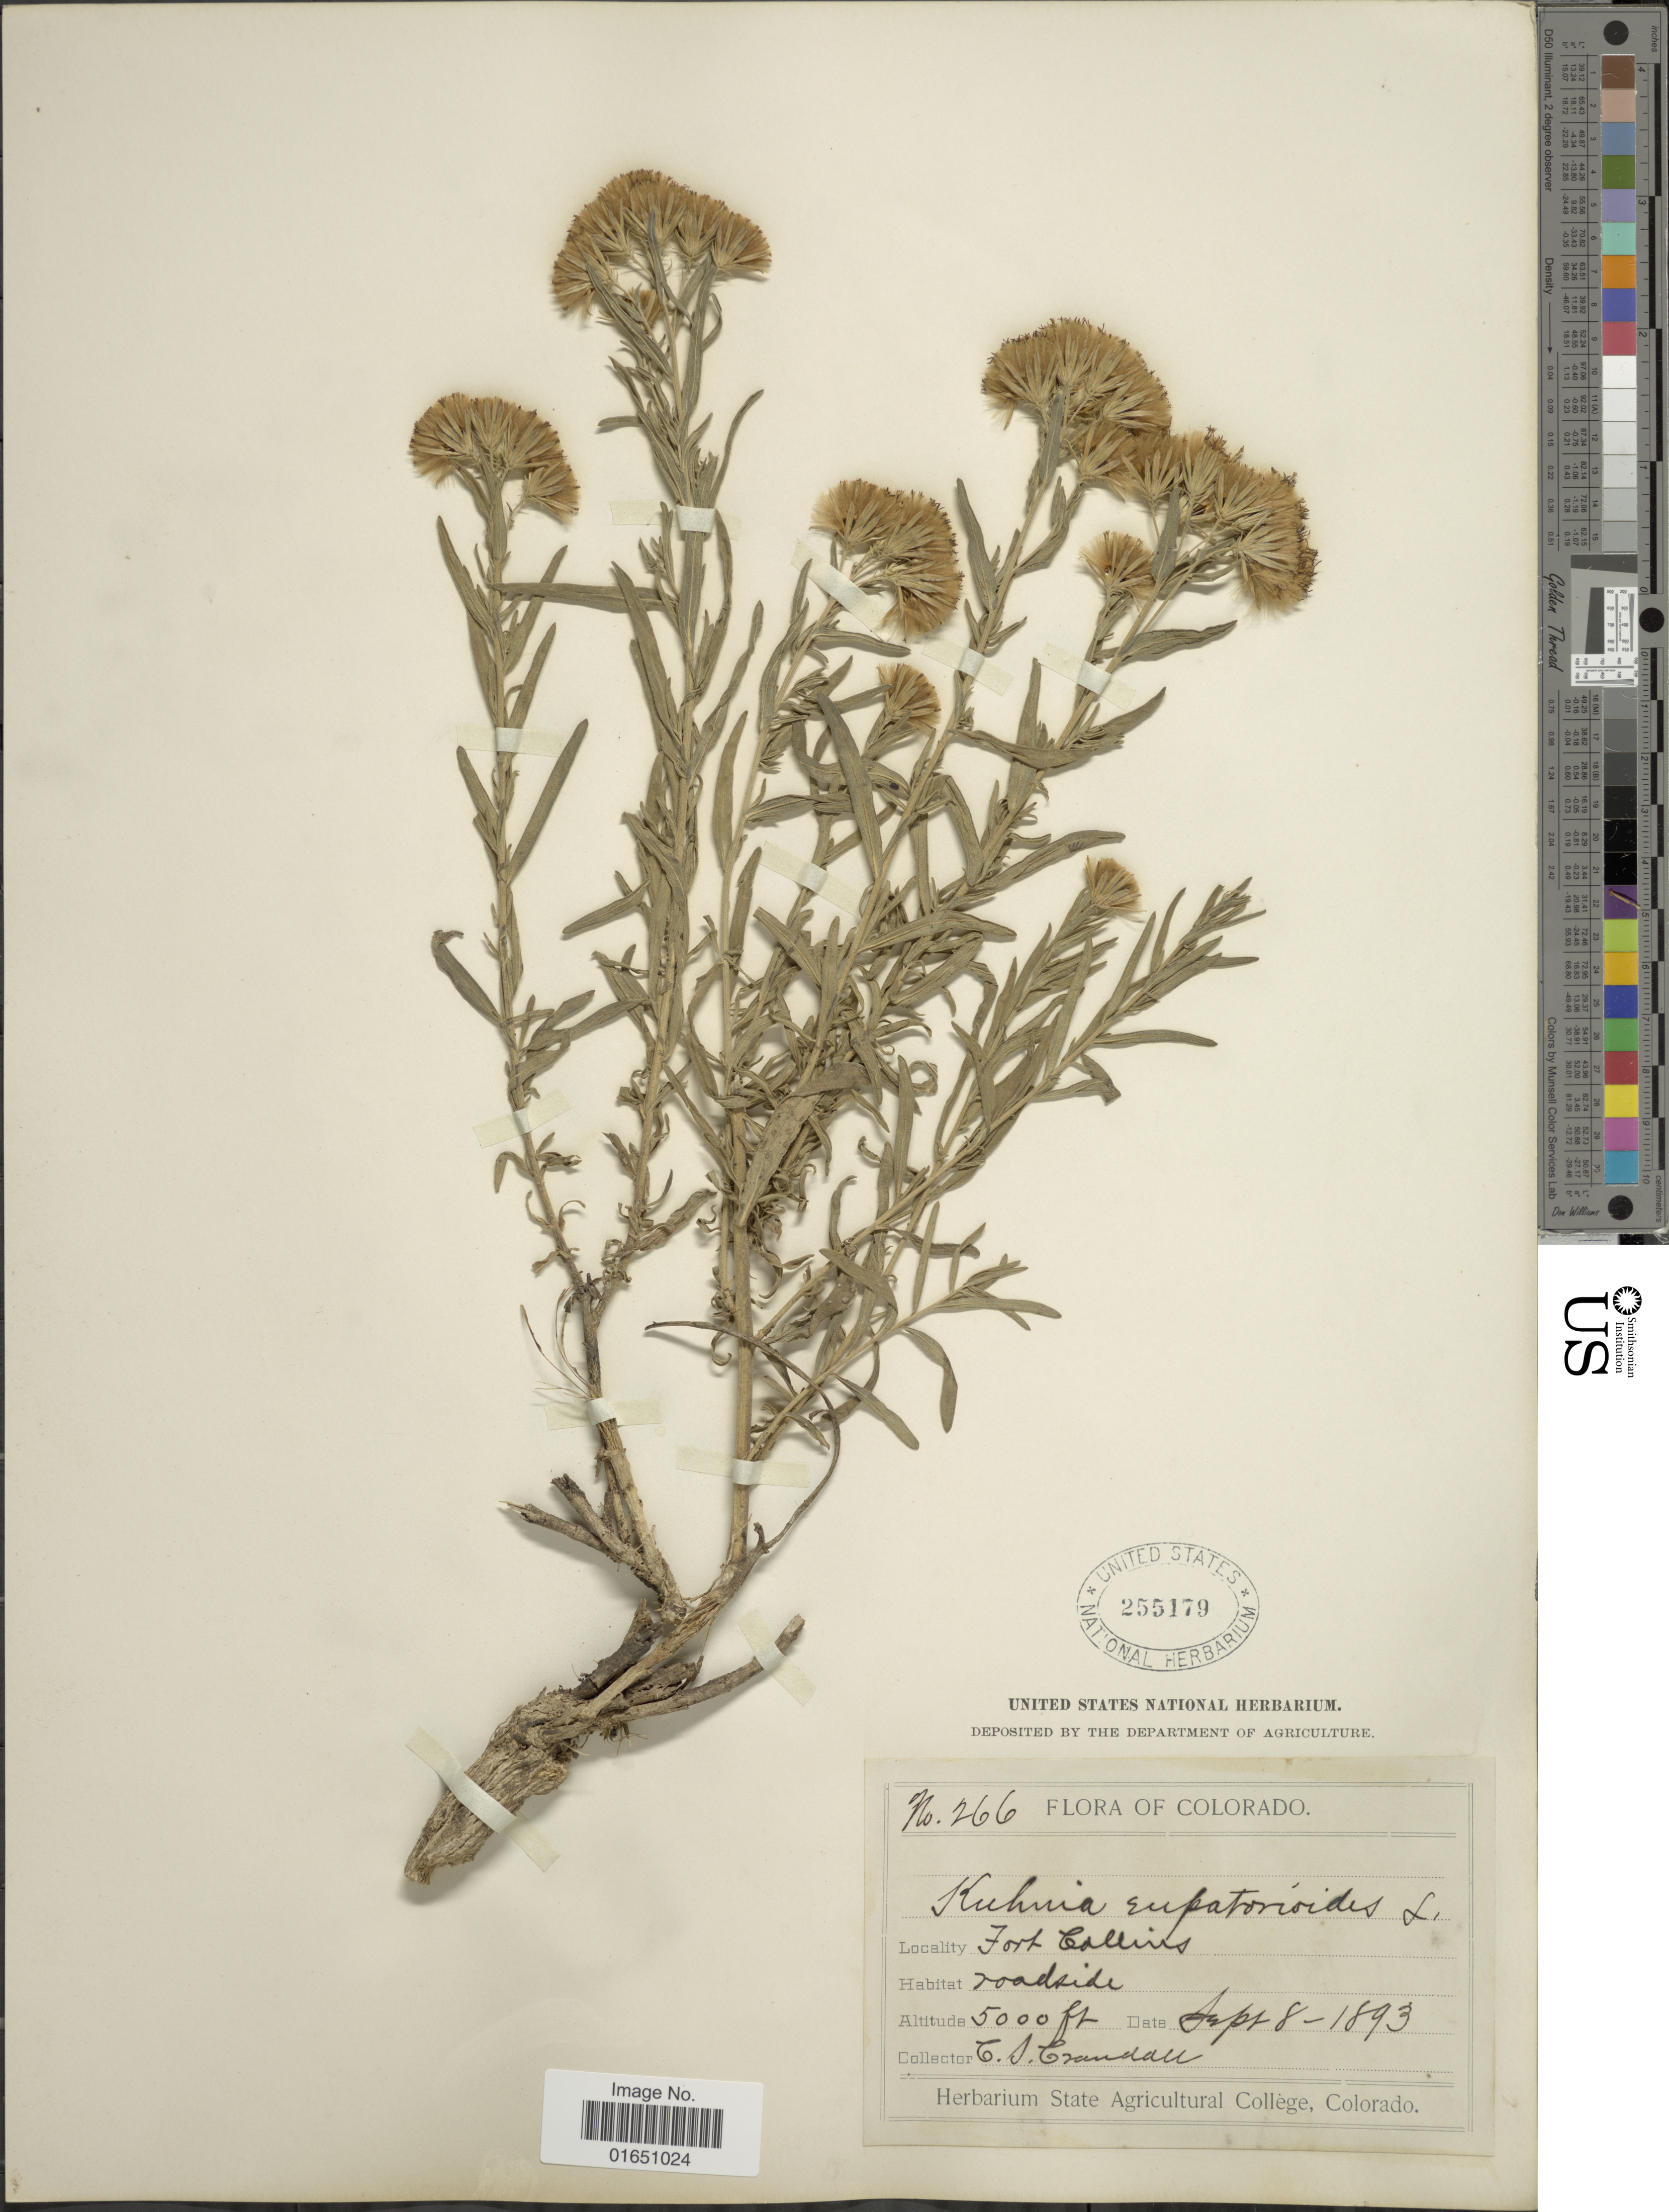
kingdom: Plantae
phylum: Tracheophyta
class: Magnoliopsida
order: Asterales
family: Asteraceae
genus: Brickellia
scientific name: Brickellia eupatorioides var. corymbulosa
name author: (Torr. & A. Gray) Shinners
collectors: C. Grandall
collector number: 266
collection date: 1893-09-08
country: United States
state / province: Colorado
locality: Fort Collins, roadside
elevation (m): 1524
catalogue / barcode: US 255179